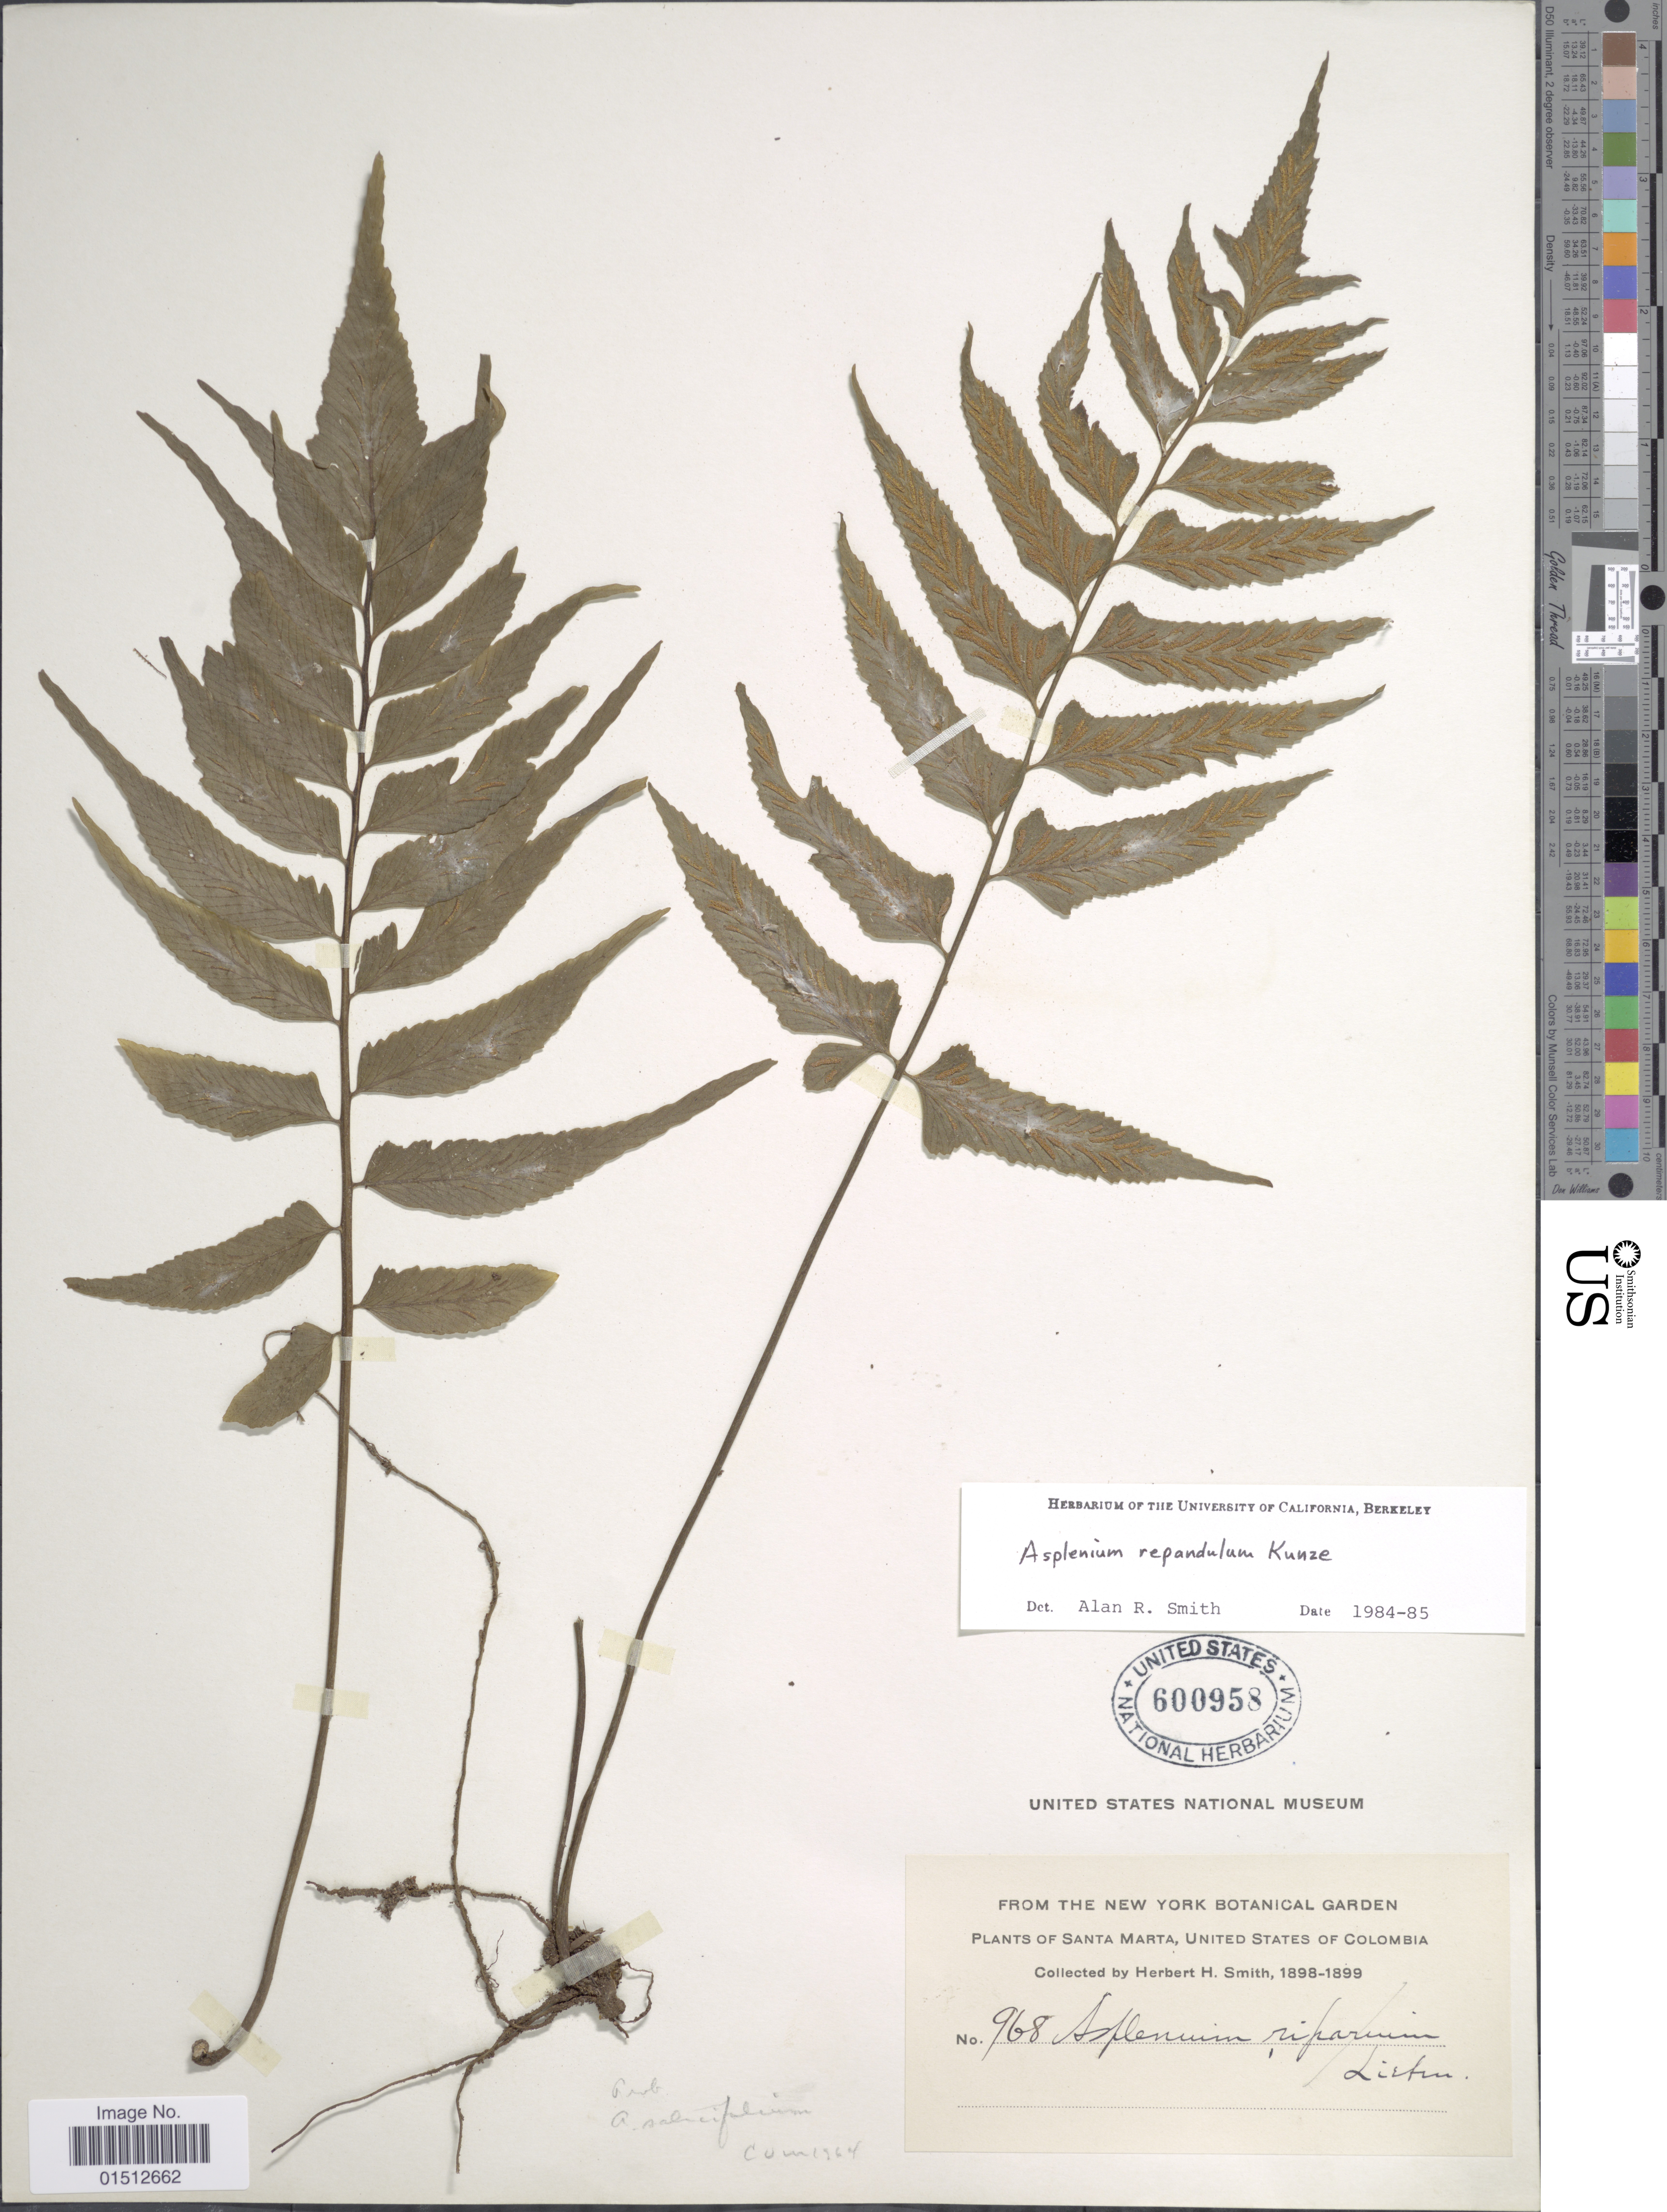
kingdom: Plantae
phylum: Tracheophyta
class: Polypodiopsida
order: Polypodiales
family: Aspleniaceae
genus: Asplenium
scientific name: Asplenium repandulum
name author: Kunze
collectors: Herbert H. Smith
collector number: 968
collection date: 1898/1899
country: Colombia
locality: Santa Marta, United States of Colombia.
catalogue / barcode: US 600958